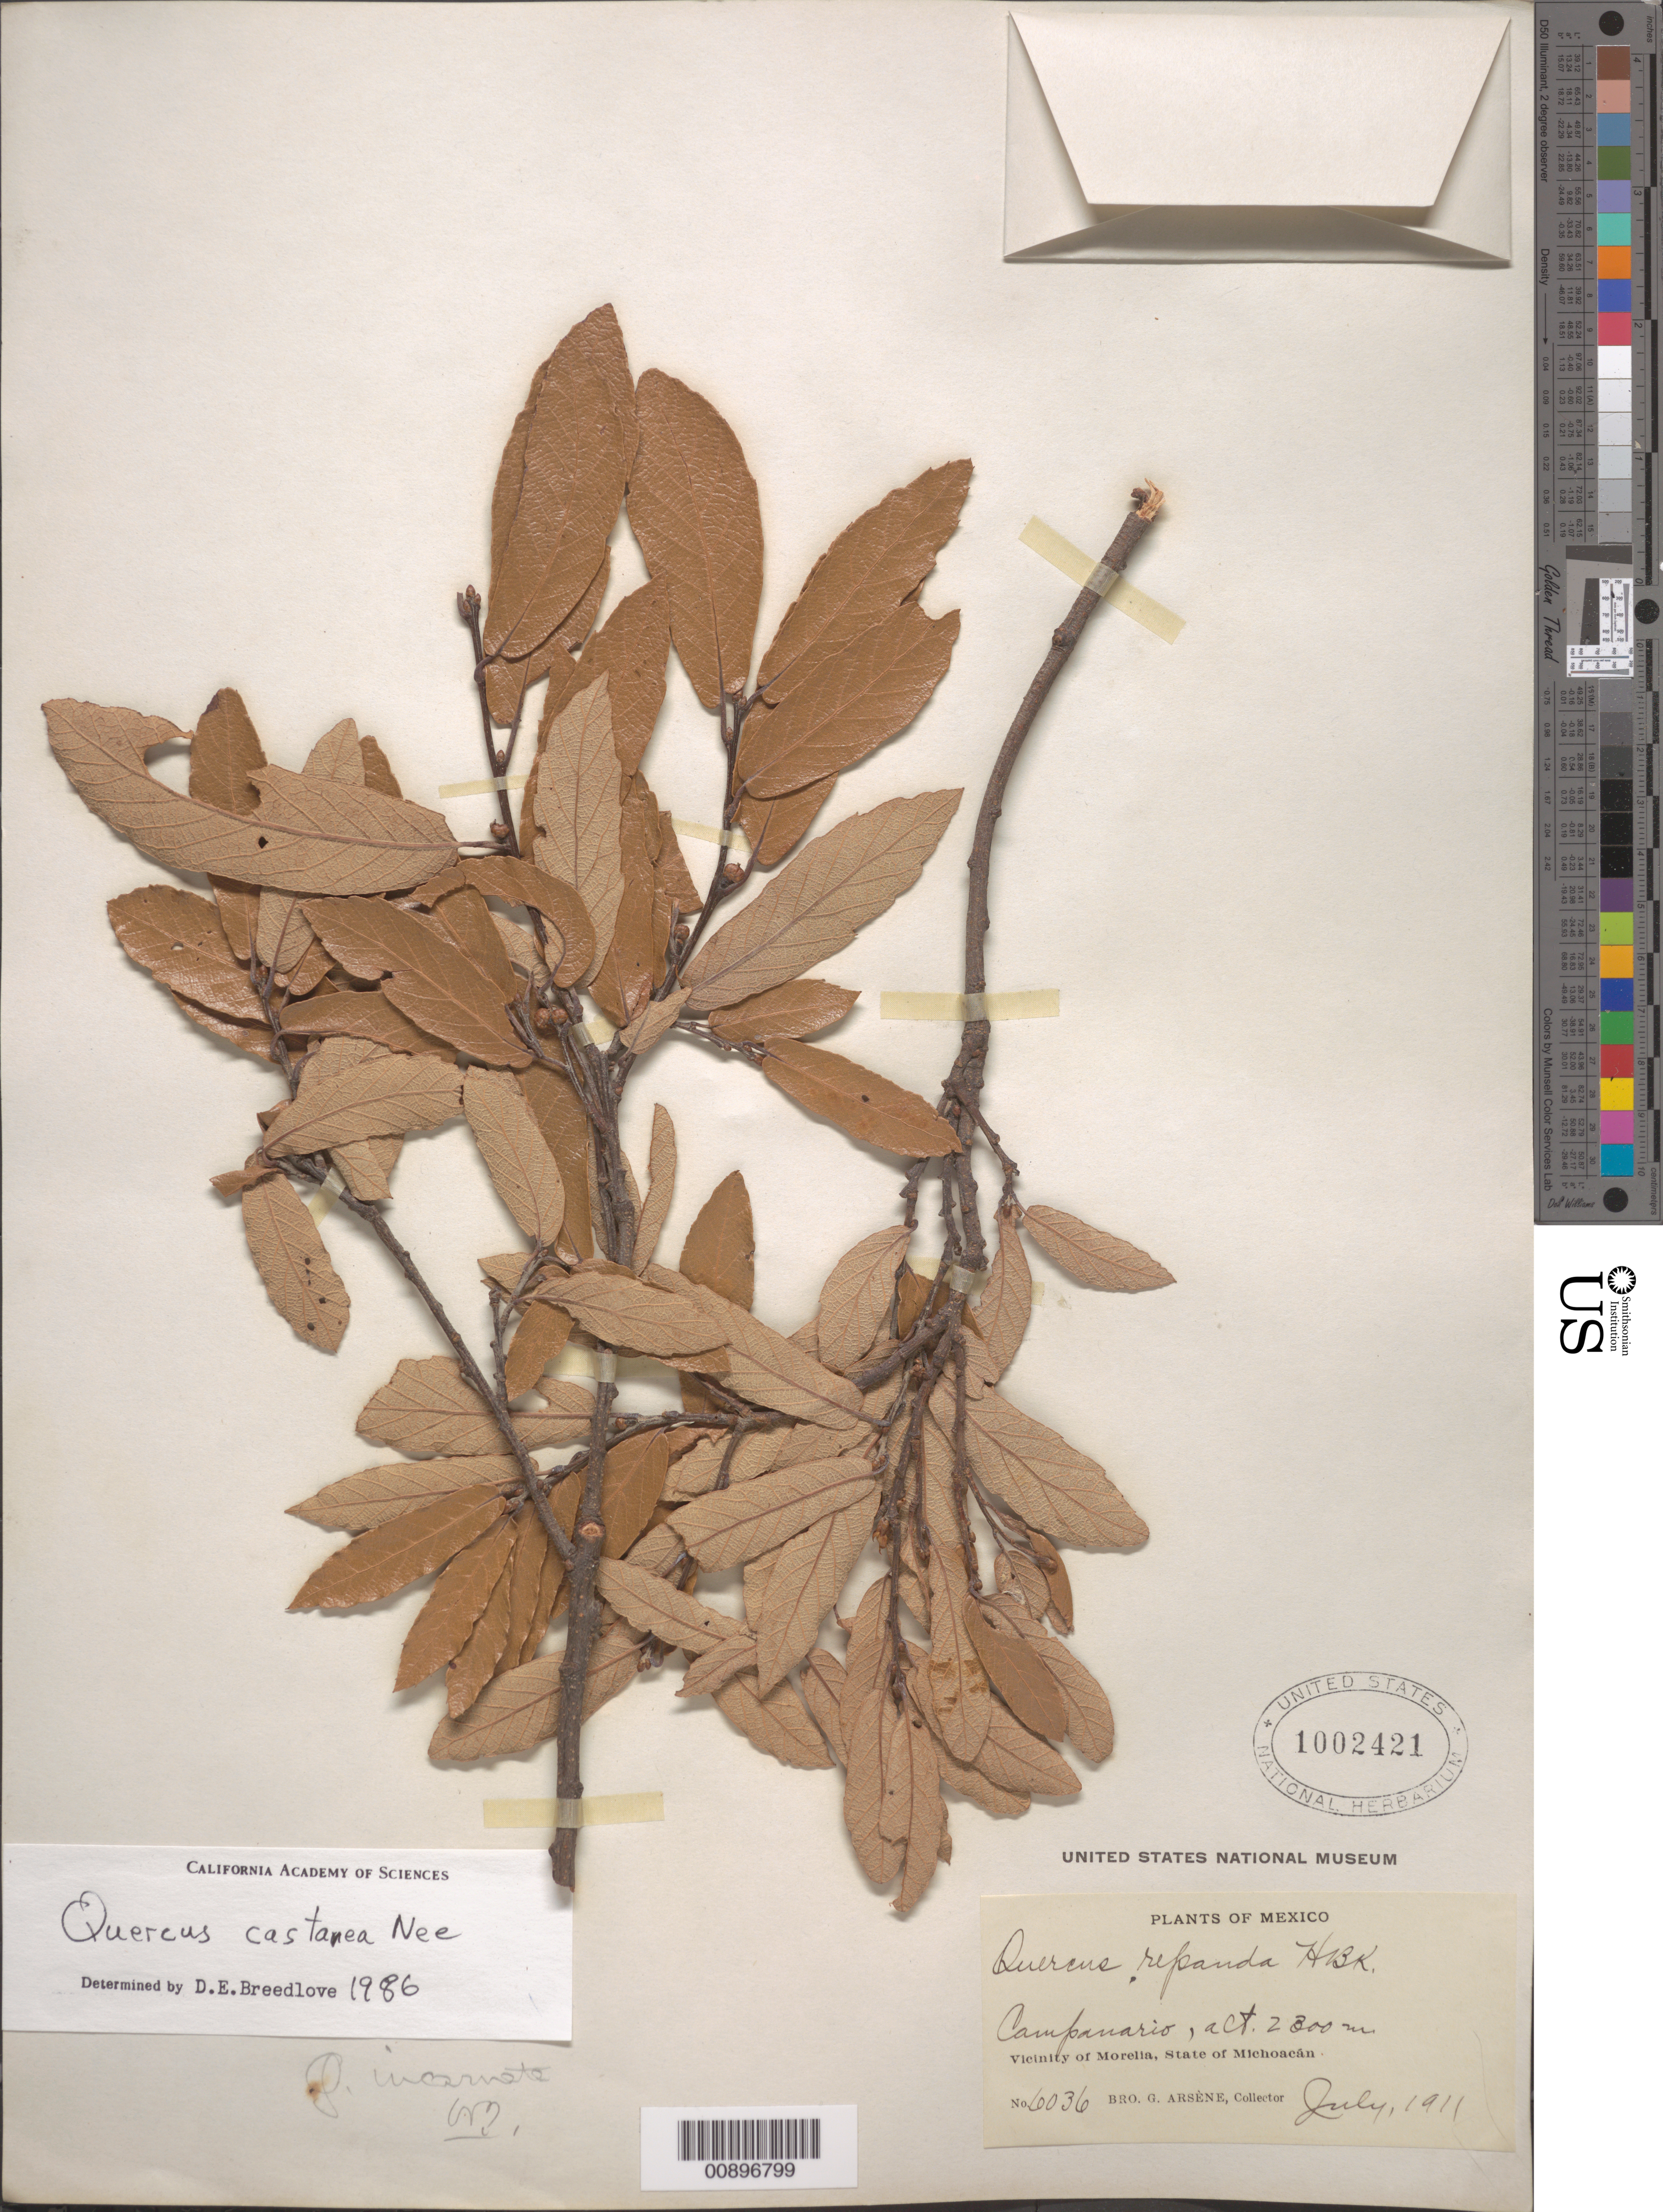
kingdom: Plantae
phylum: Tracheophyta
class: Magnoliopsida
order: Fagales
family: Fagaceae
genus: Quercus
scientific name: Quercus castanea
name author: Née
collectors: Bro. G. Arsène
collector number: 6036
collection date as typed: Jul 1911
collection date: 1911-07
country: Mexico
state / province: Michoacán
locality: Campanario, Michoacán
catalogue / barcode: US 1002421